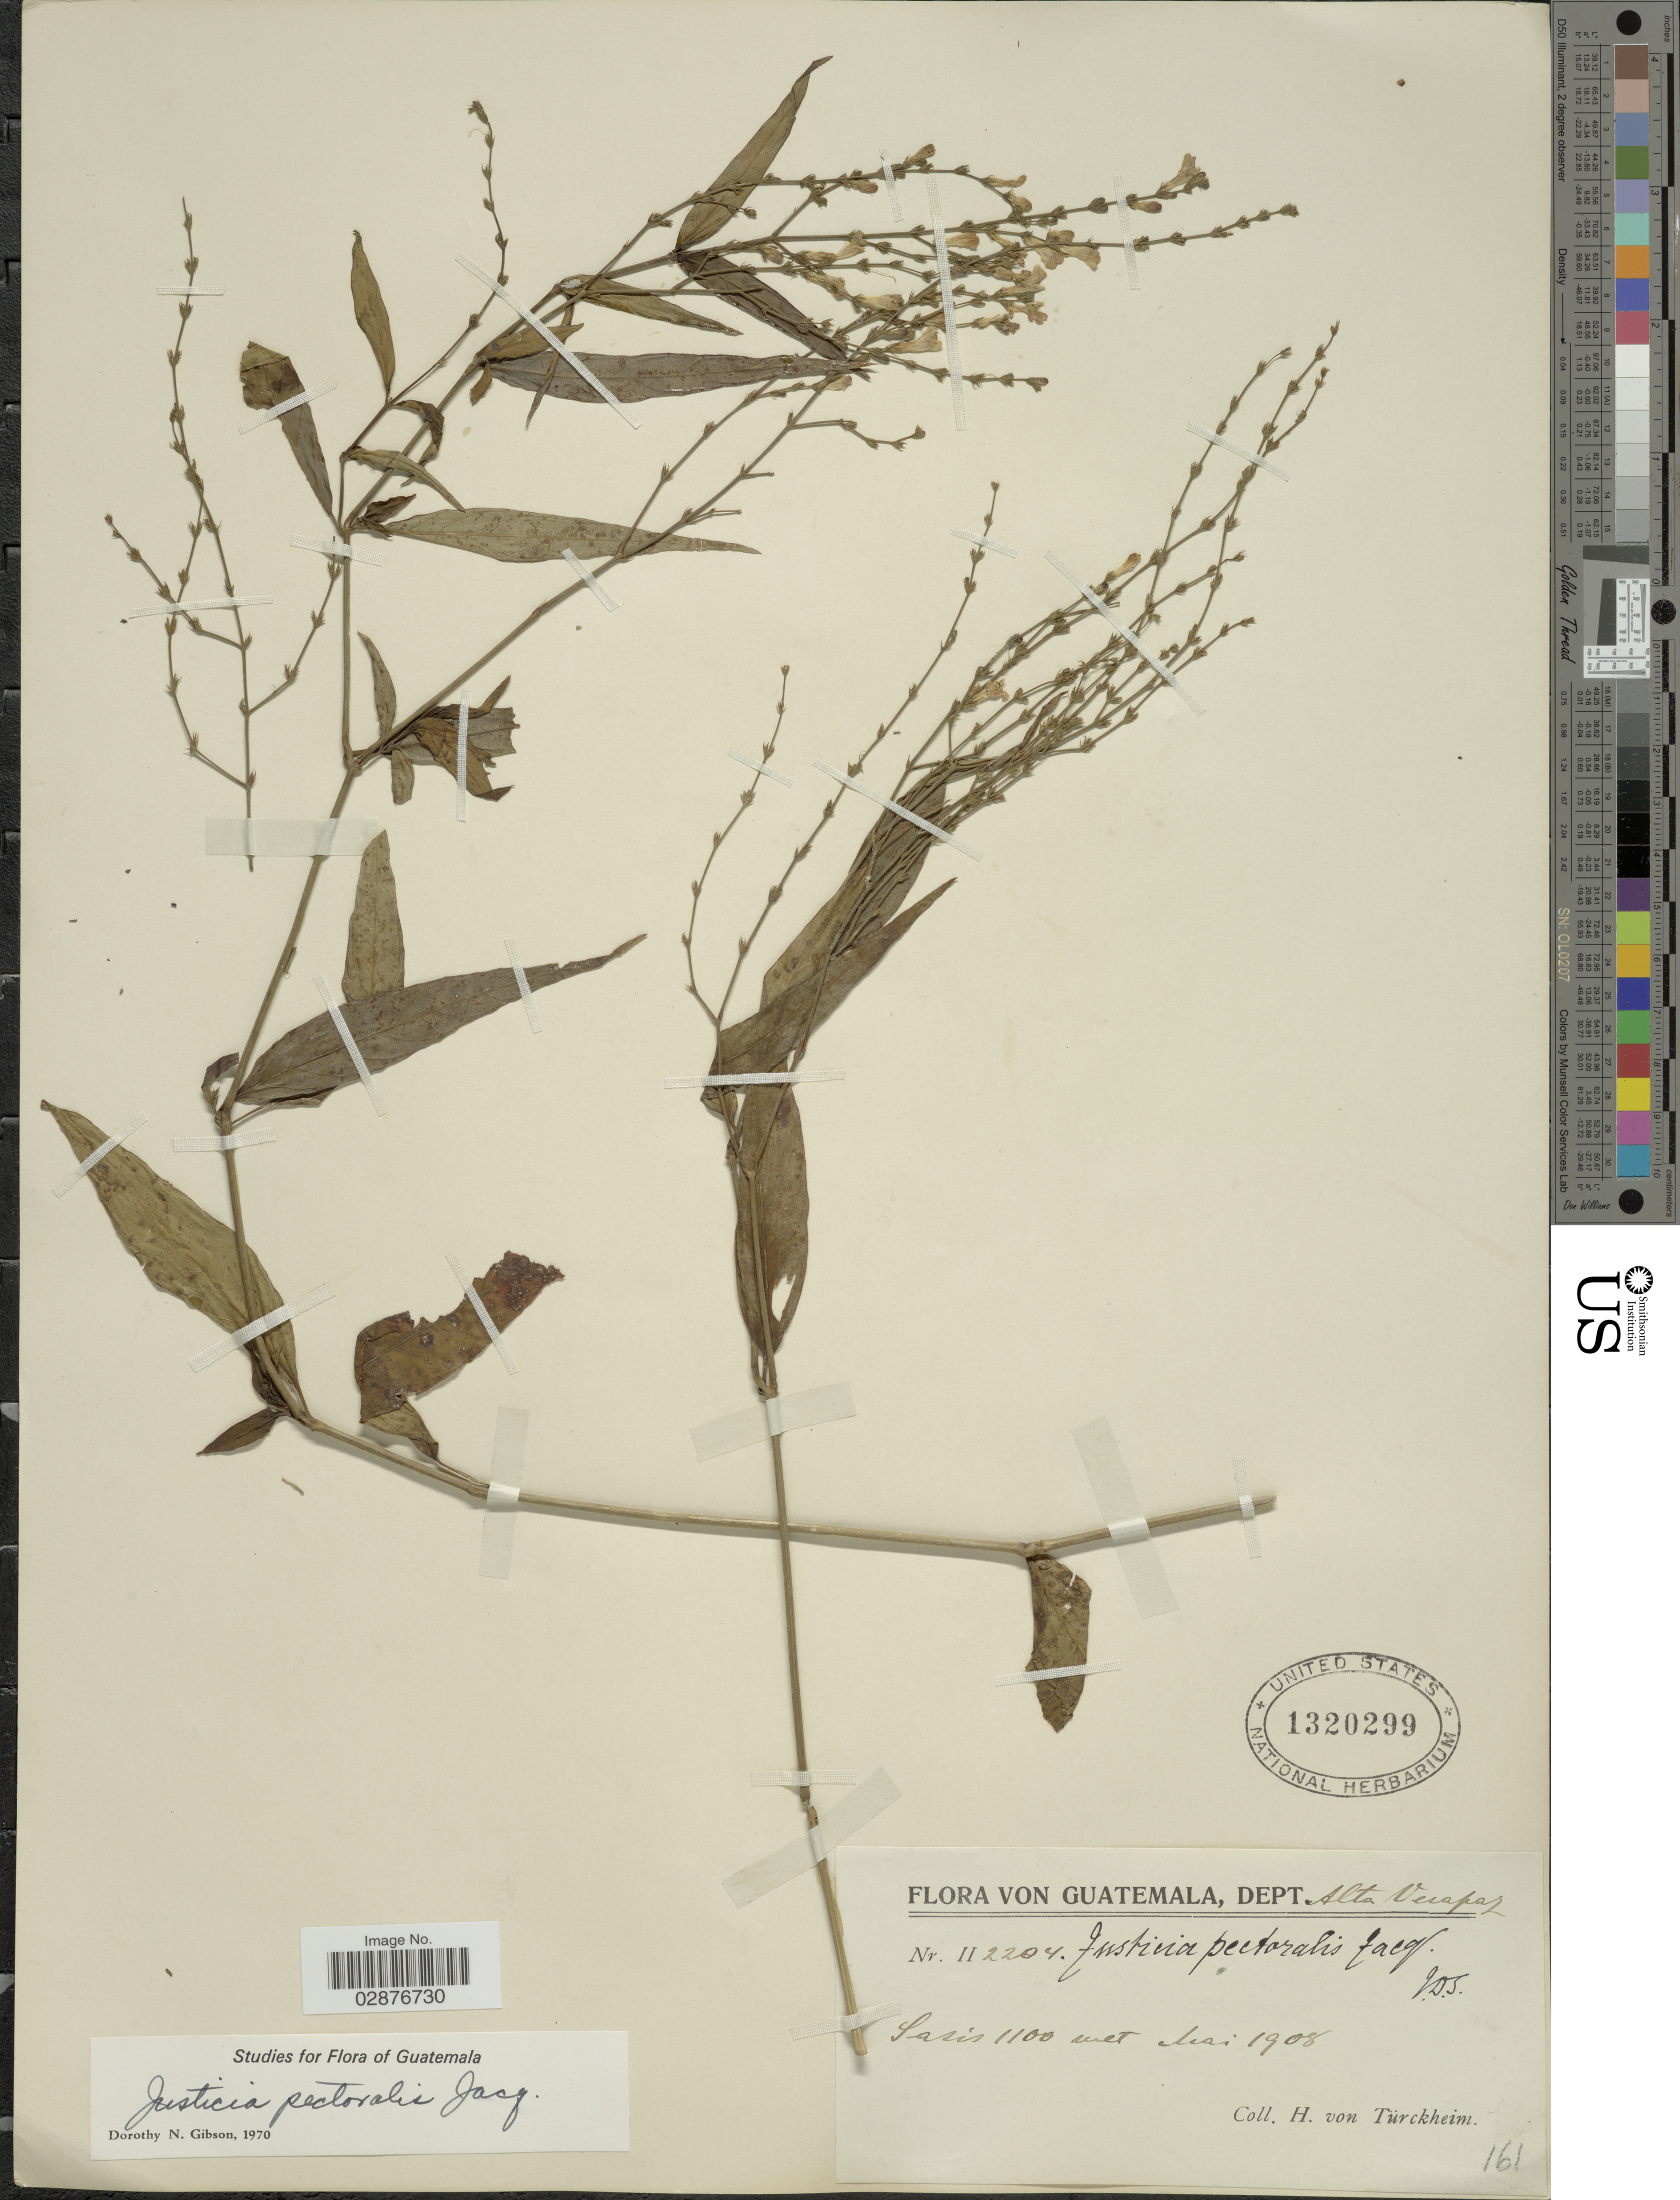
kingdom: Plantae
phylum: Tracheophyta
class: Magnoliopsida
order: Lamiales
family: Acanthaceae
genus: Justicia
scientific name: Justicia pectoralis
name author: Jacq.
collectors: H. von Türckheim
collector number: II2204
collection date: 1908-05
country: Guatemala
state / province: Alta Verapaz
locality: Dept. Alta Verapaz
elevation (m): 1100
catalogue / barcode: US 1320299